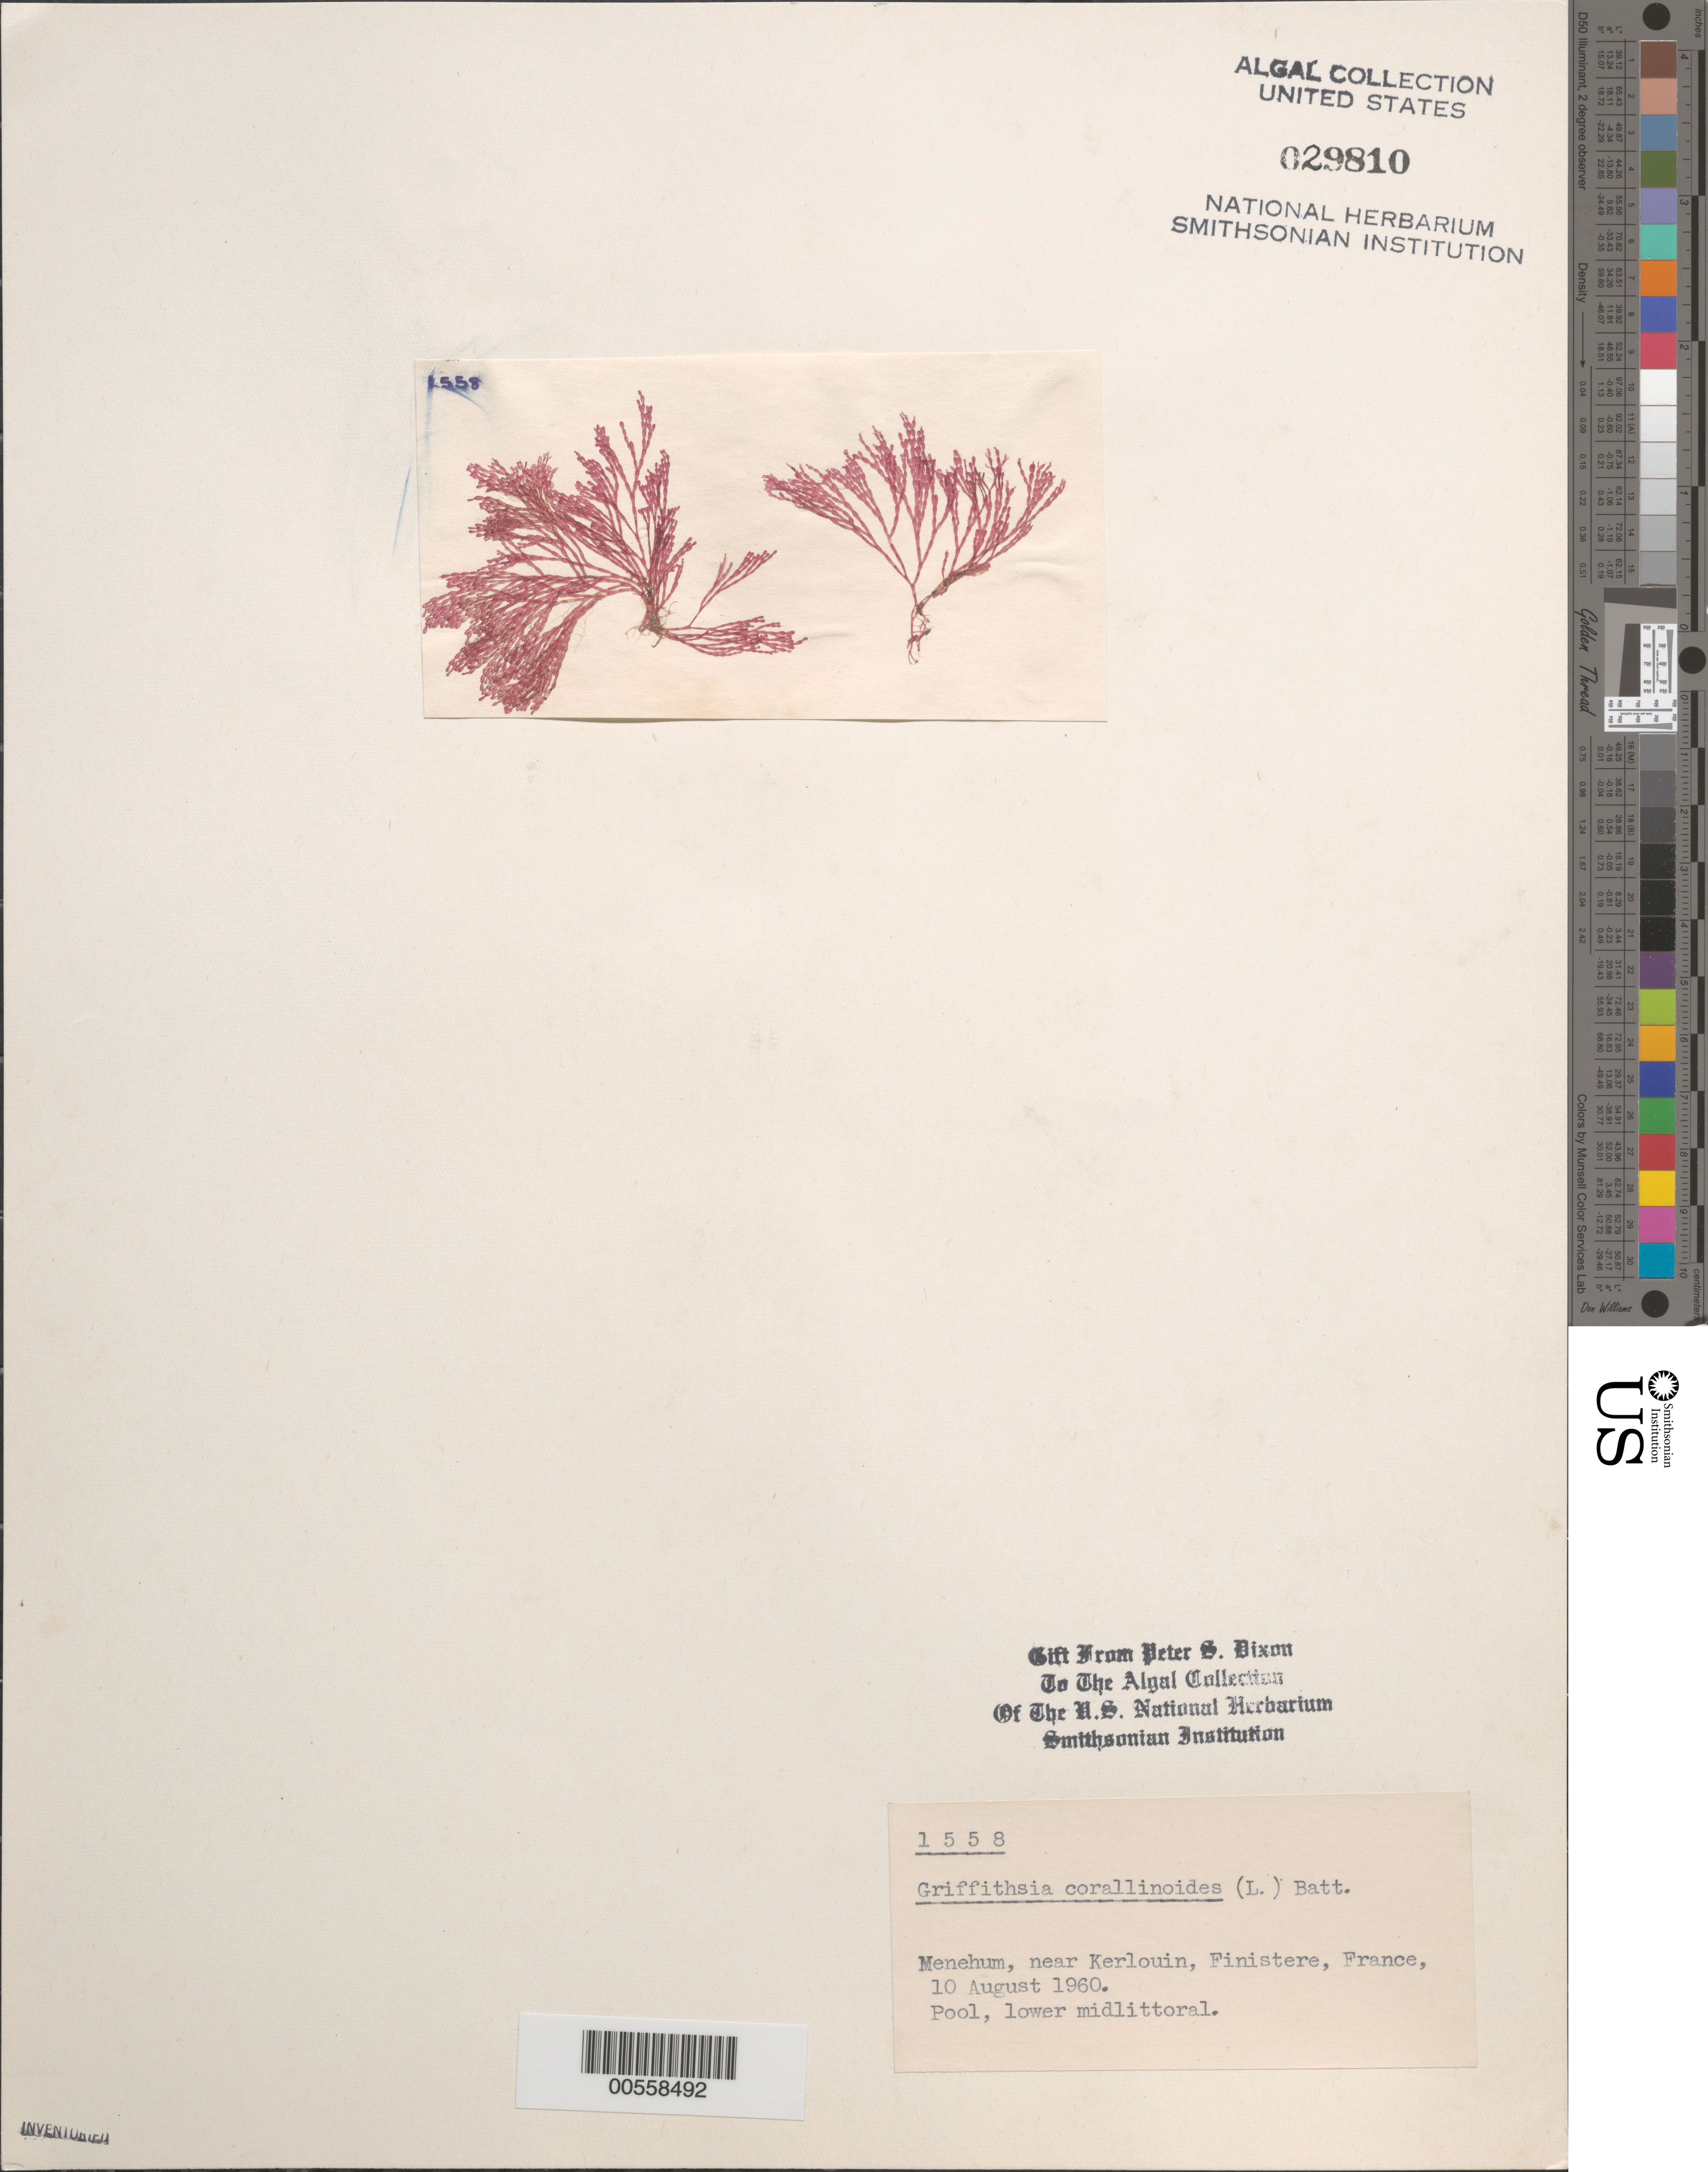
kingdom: Plantae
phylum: Rhodophyta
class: Florideophyceae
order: Ceramiales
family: Wrangeliaceae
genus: Griffithsia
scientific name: Griffithsia corallinoides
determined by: Dixon, P. S.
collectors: P. S. Dixon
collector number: PSD 1558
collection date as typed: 10 Aug 1960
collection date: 1960-08-10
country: France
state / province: Bretagne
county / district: Finistère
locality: Menehum, near Kerlouin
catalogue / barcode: US 29810